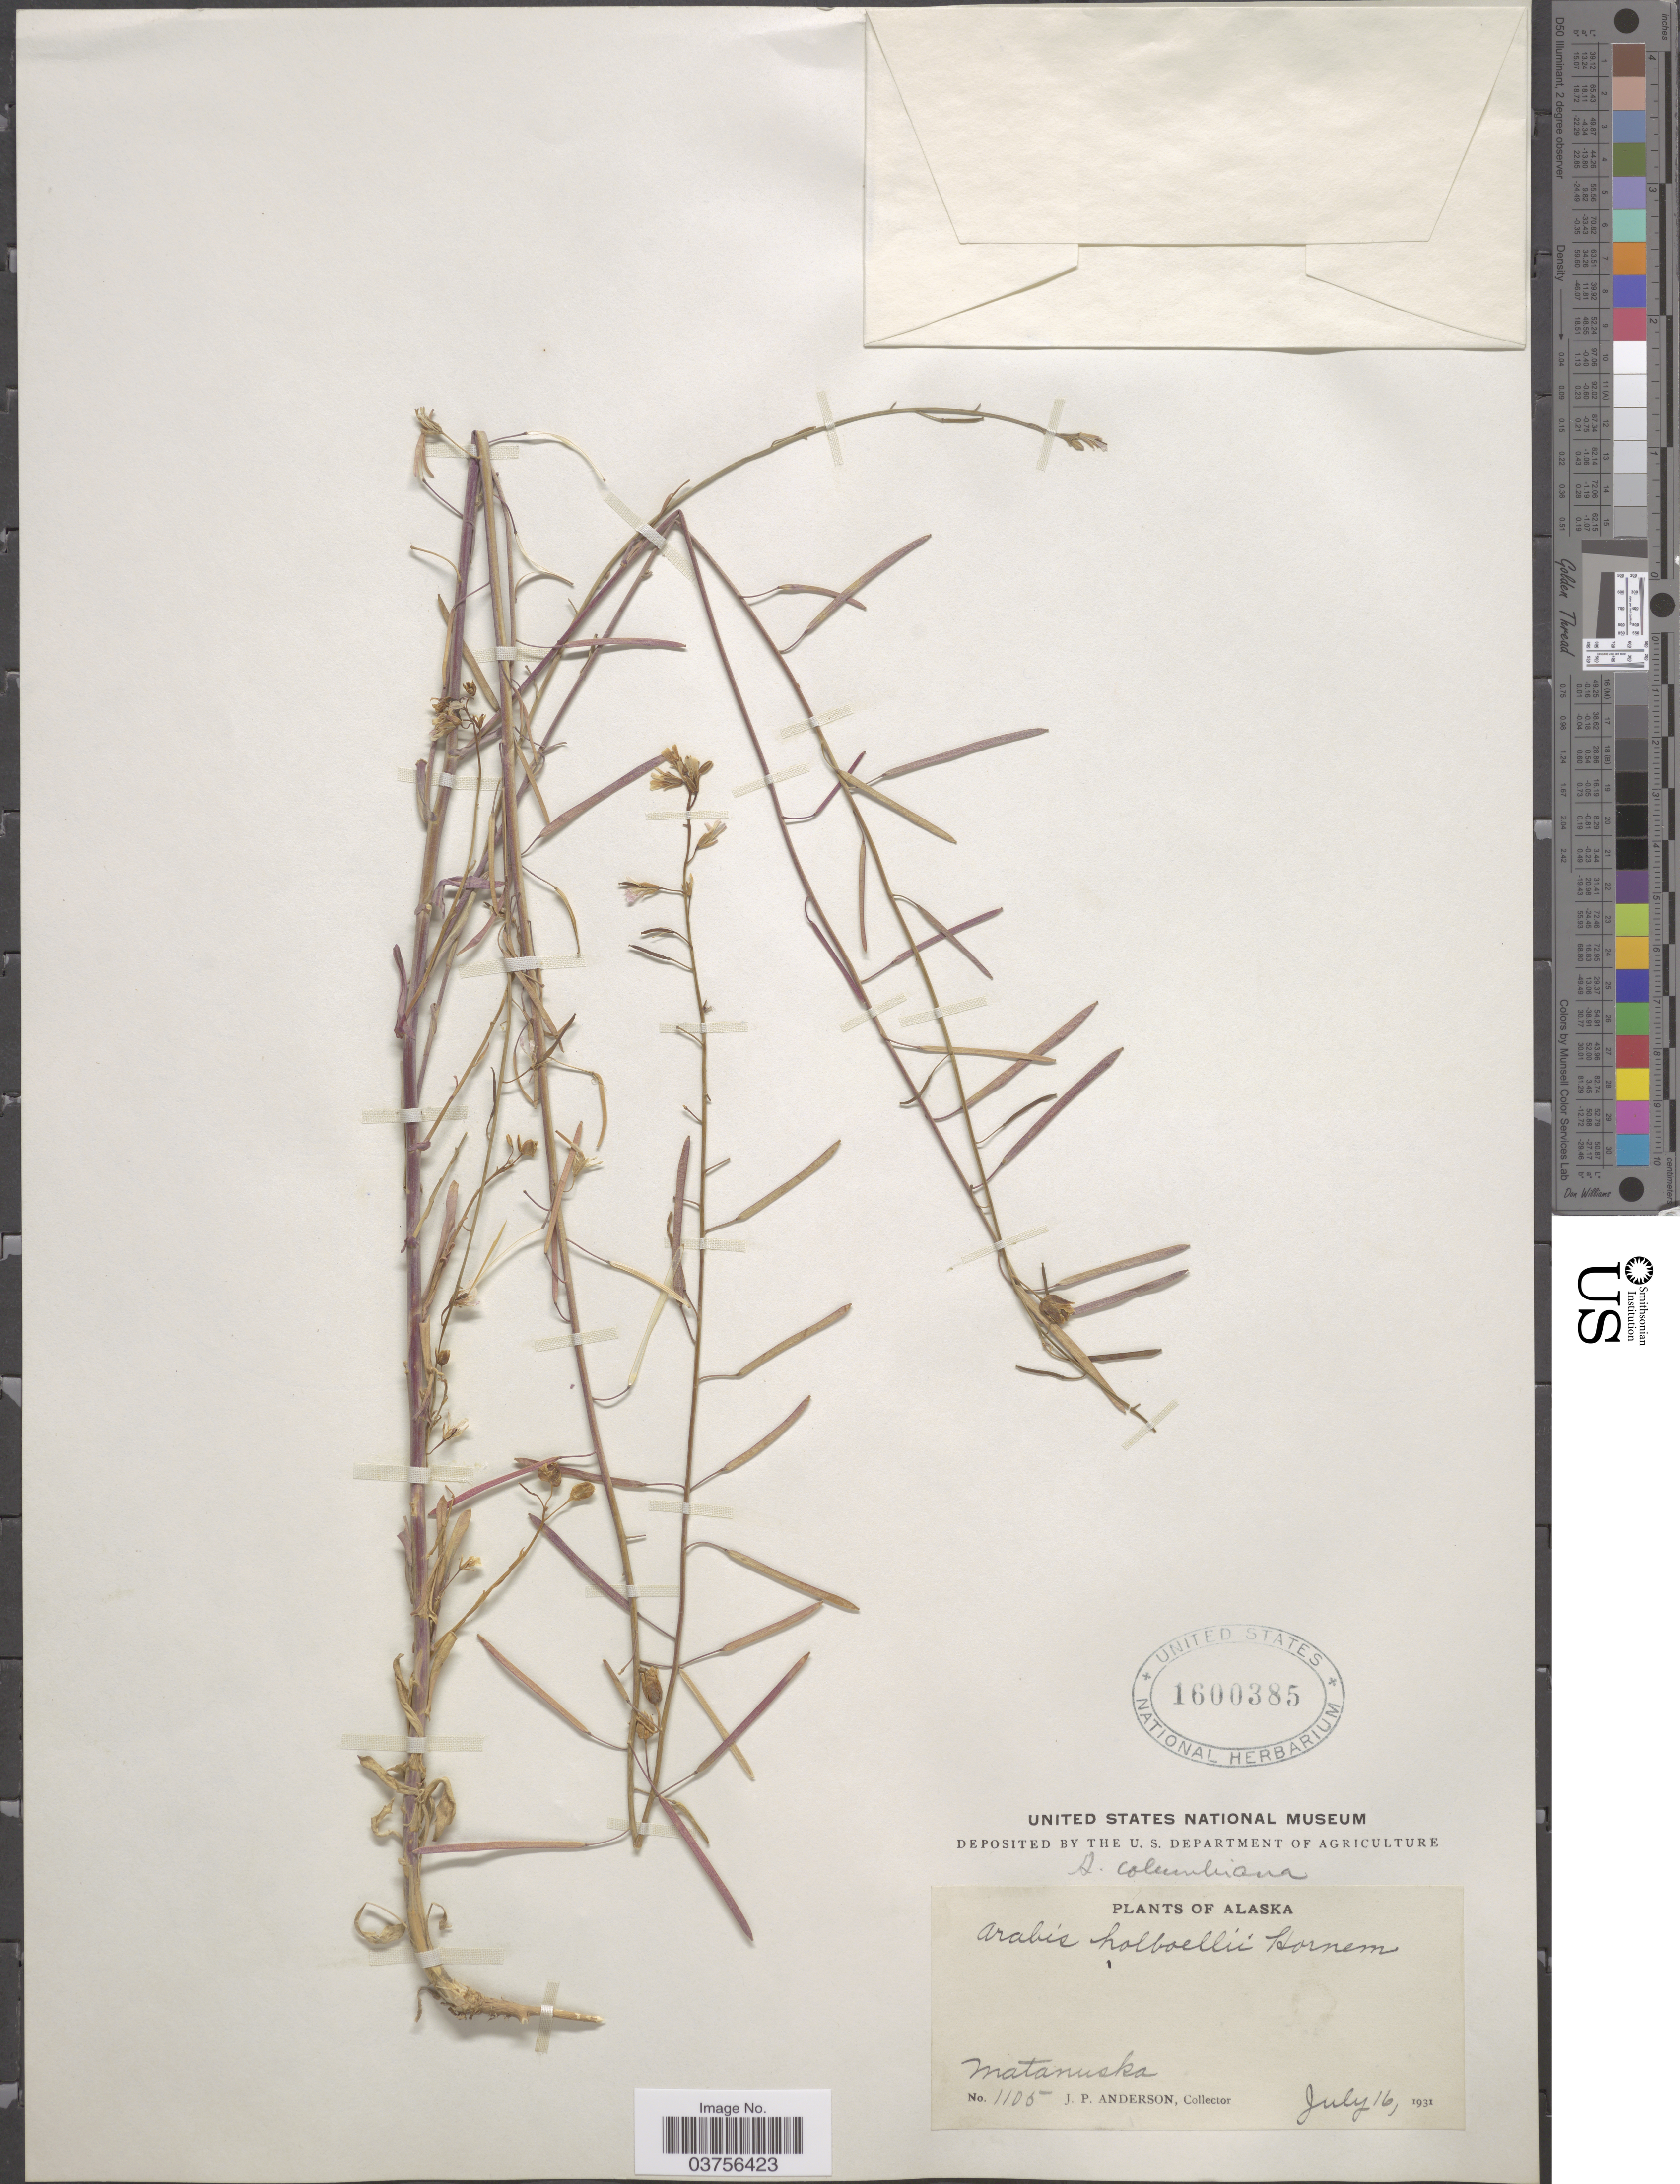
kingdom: Plantae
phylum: Tracheophyta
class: Magnoliopsida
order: Brassicales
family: Brassicaceae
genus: Arabis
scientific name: Arabis columbiana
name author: Macoun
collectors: J. P. Anderson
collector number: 1105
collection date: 1931-07-16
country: United States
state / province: Alaska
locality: Matanuska.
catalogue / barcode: US 1600385